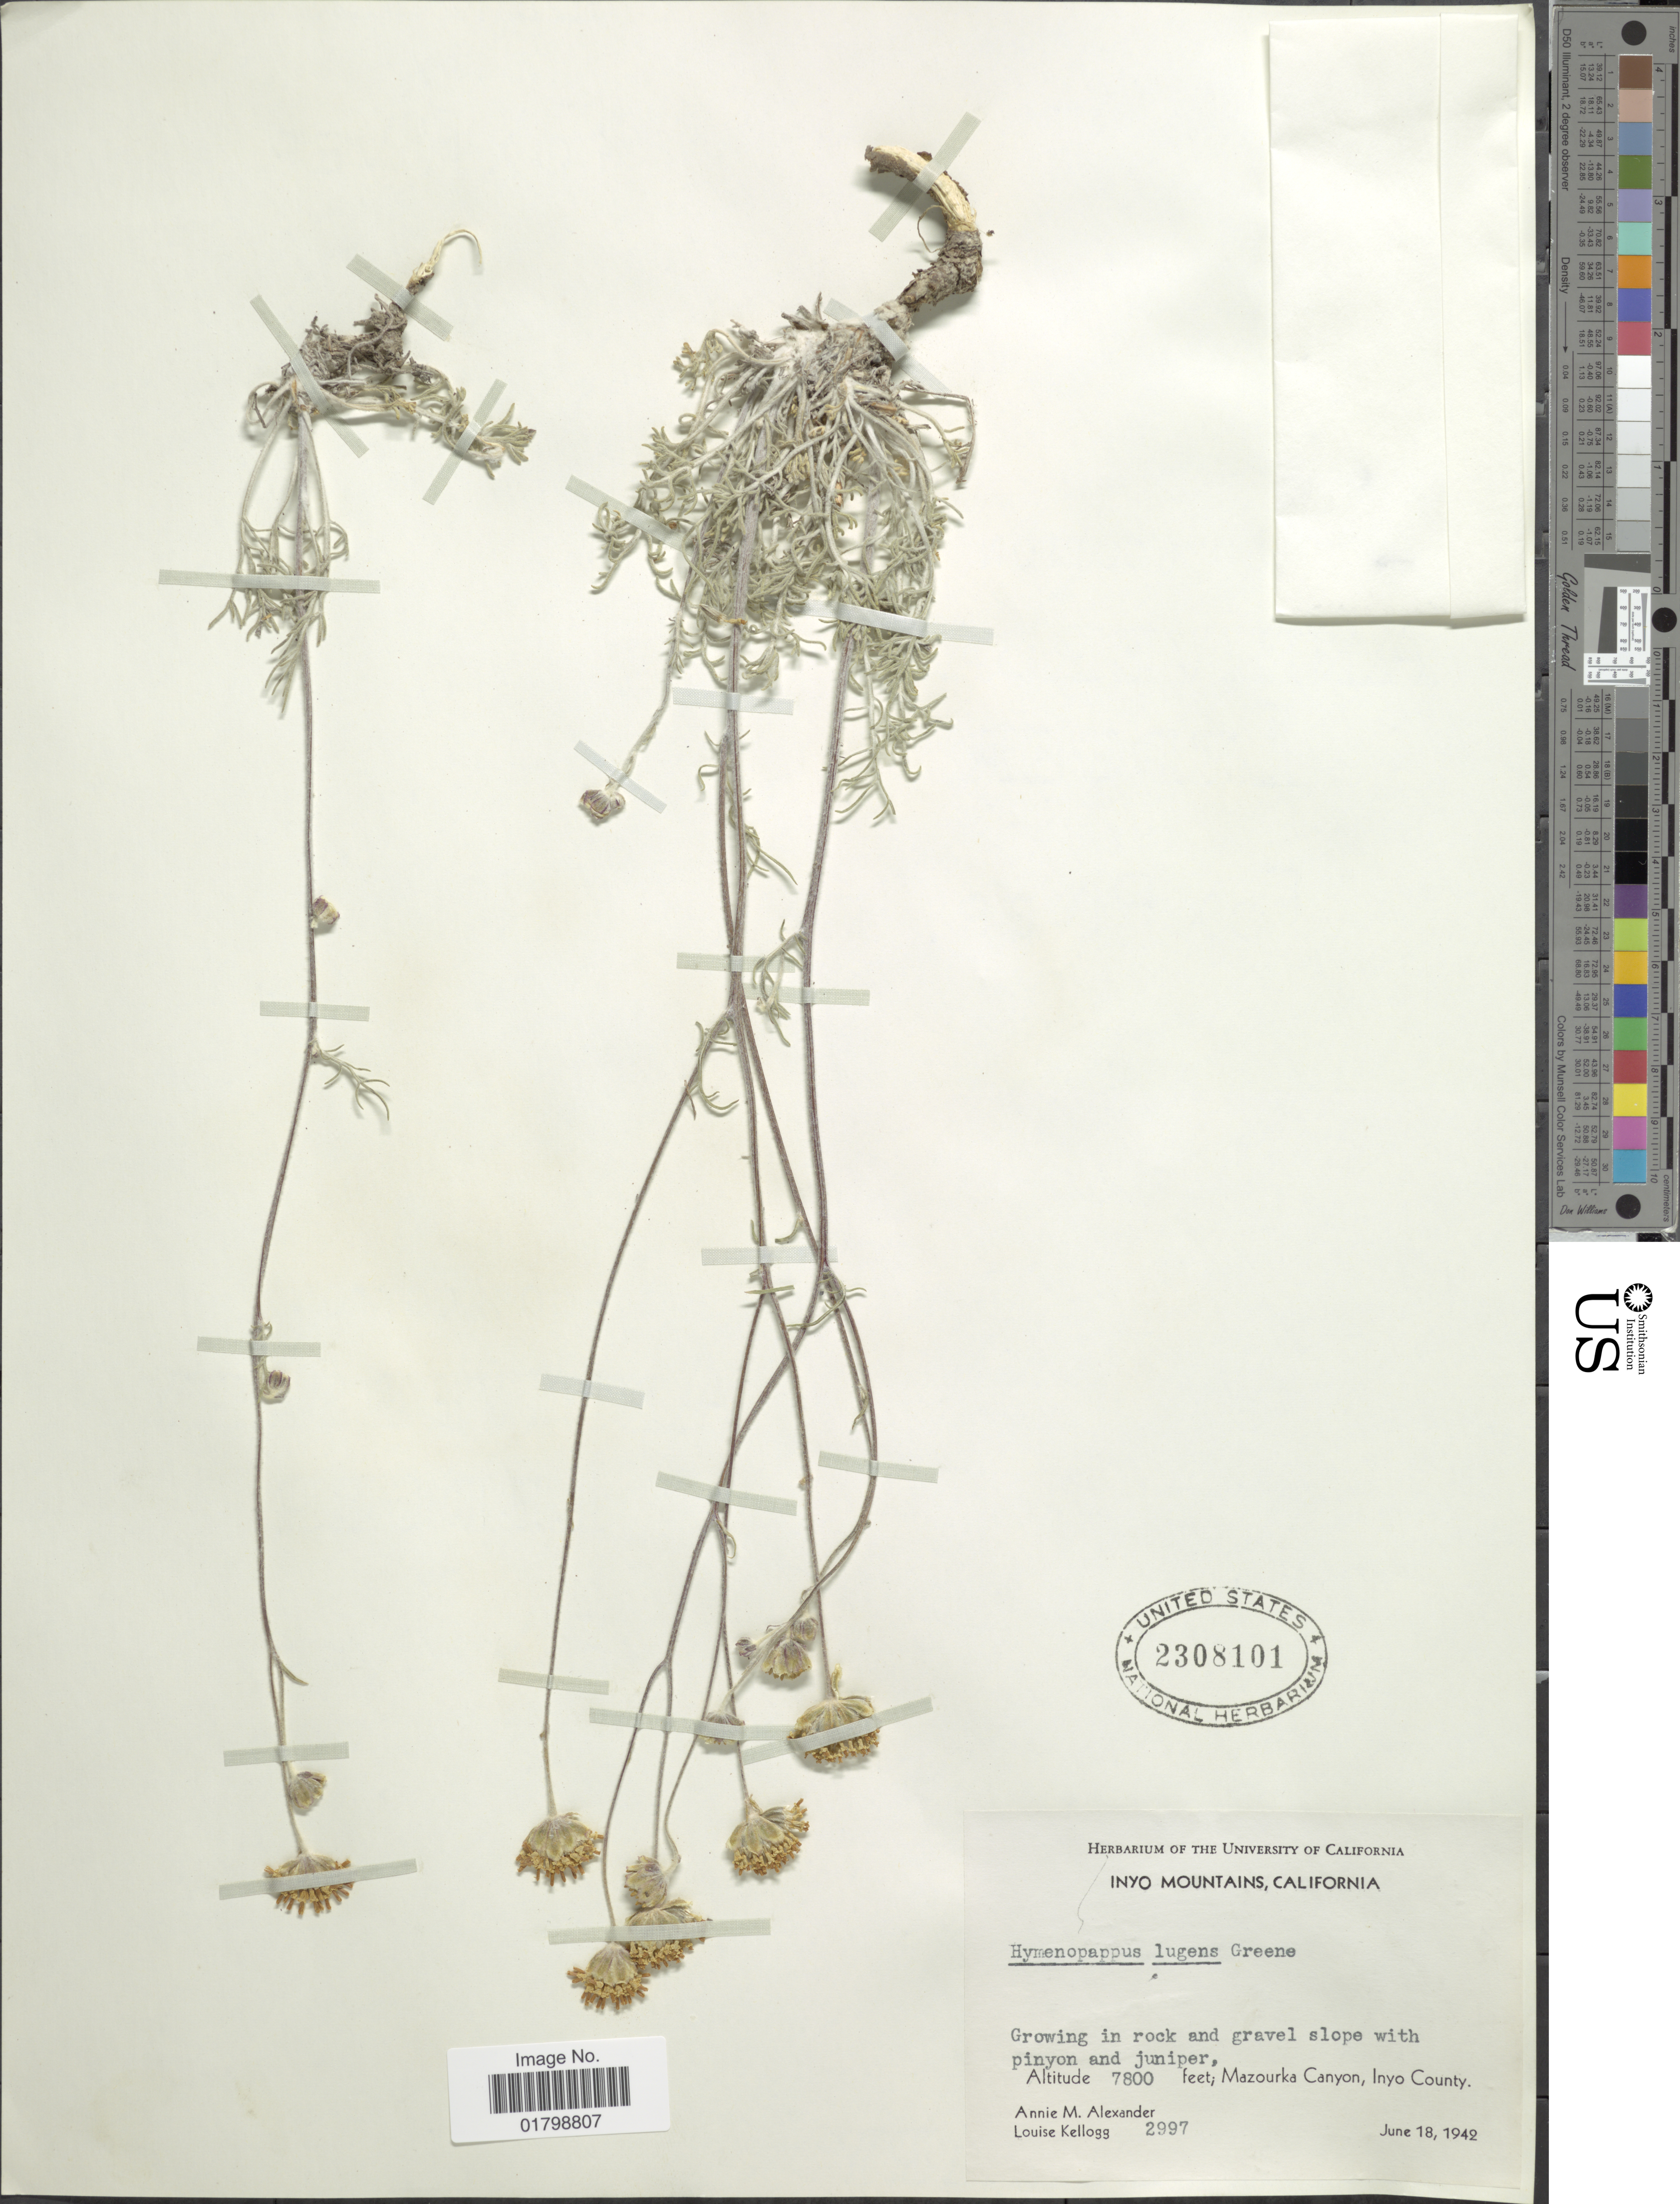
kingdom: Plantae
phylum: Tracheophyta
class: Magnoliopsida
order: Asterales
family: Asteraceae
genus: Hymenopappus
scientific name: Hymenopappus filifolius var. lugens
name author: (Greene) Jeps.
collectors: A. M. Alexander & L. Kellogg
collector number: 2997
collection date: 1942-06-18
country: United States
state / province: California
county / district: Inyo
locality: Inyo Mountains, Mazourka Canyon, Inyo County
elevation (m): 2377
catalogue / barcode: US 2308101